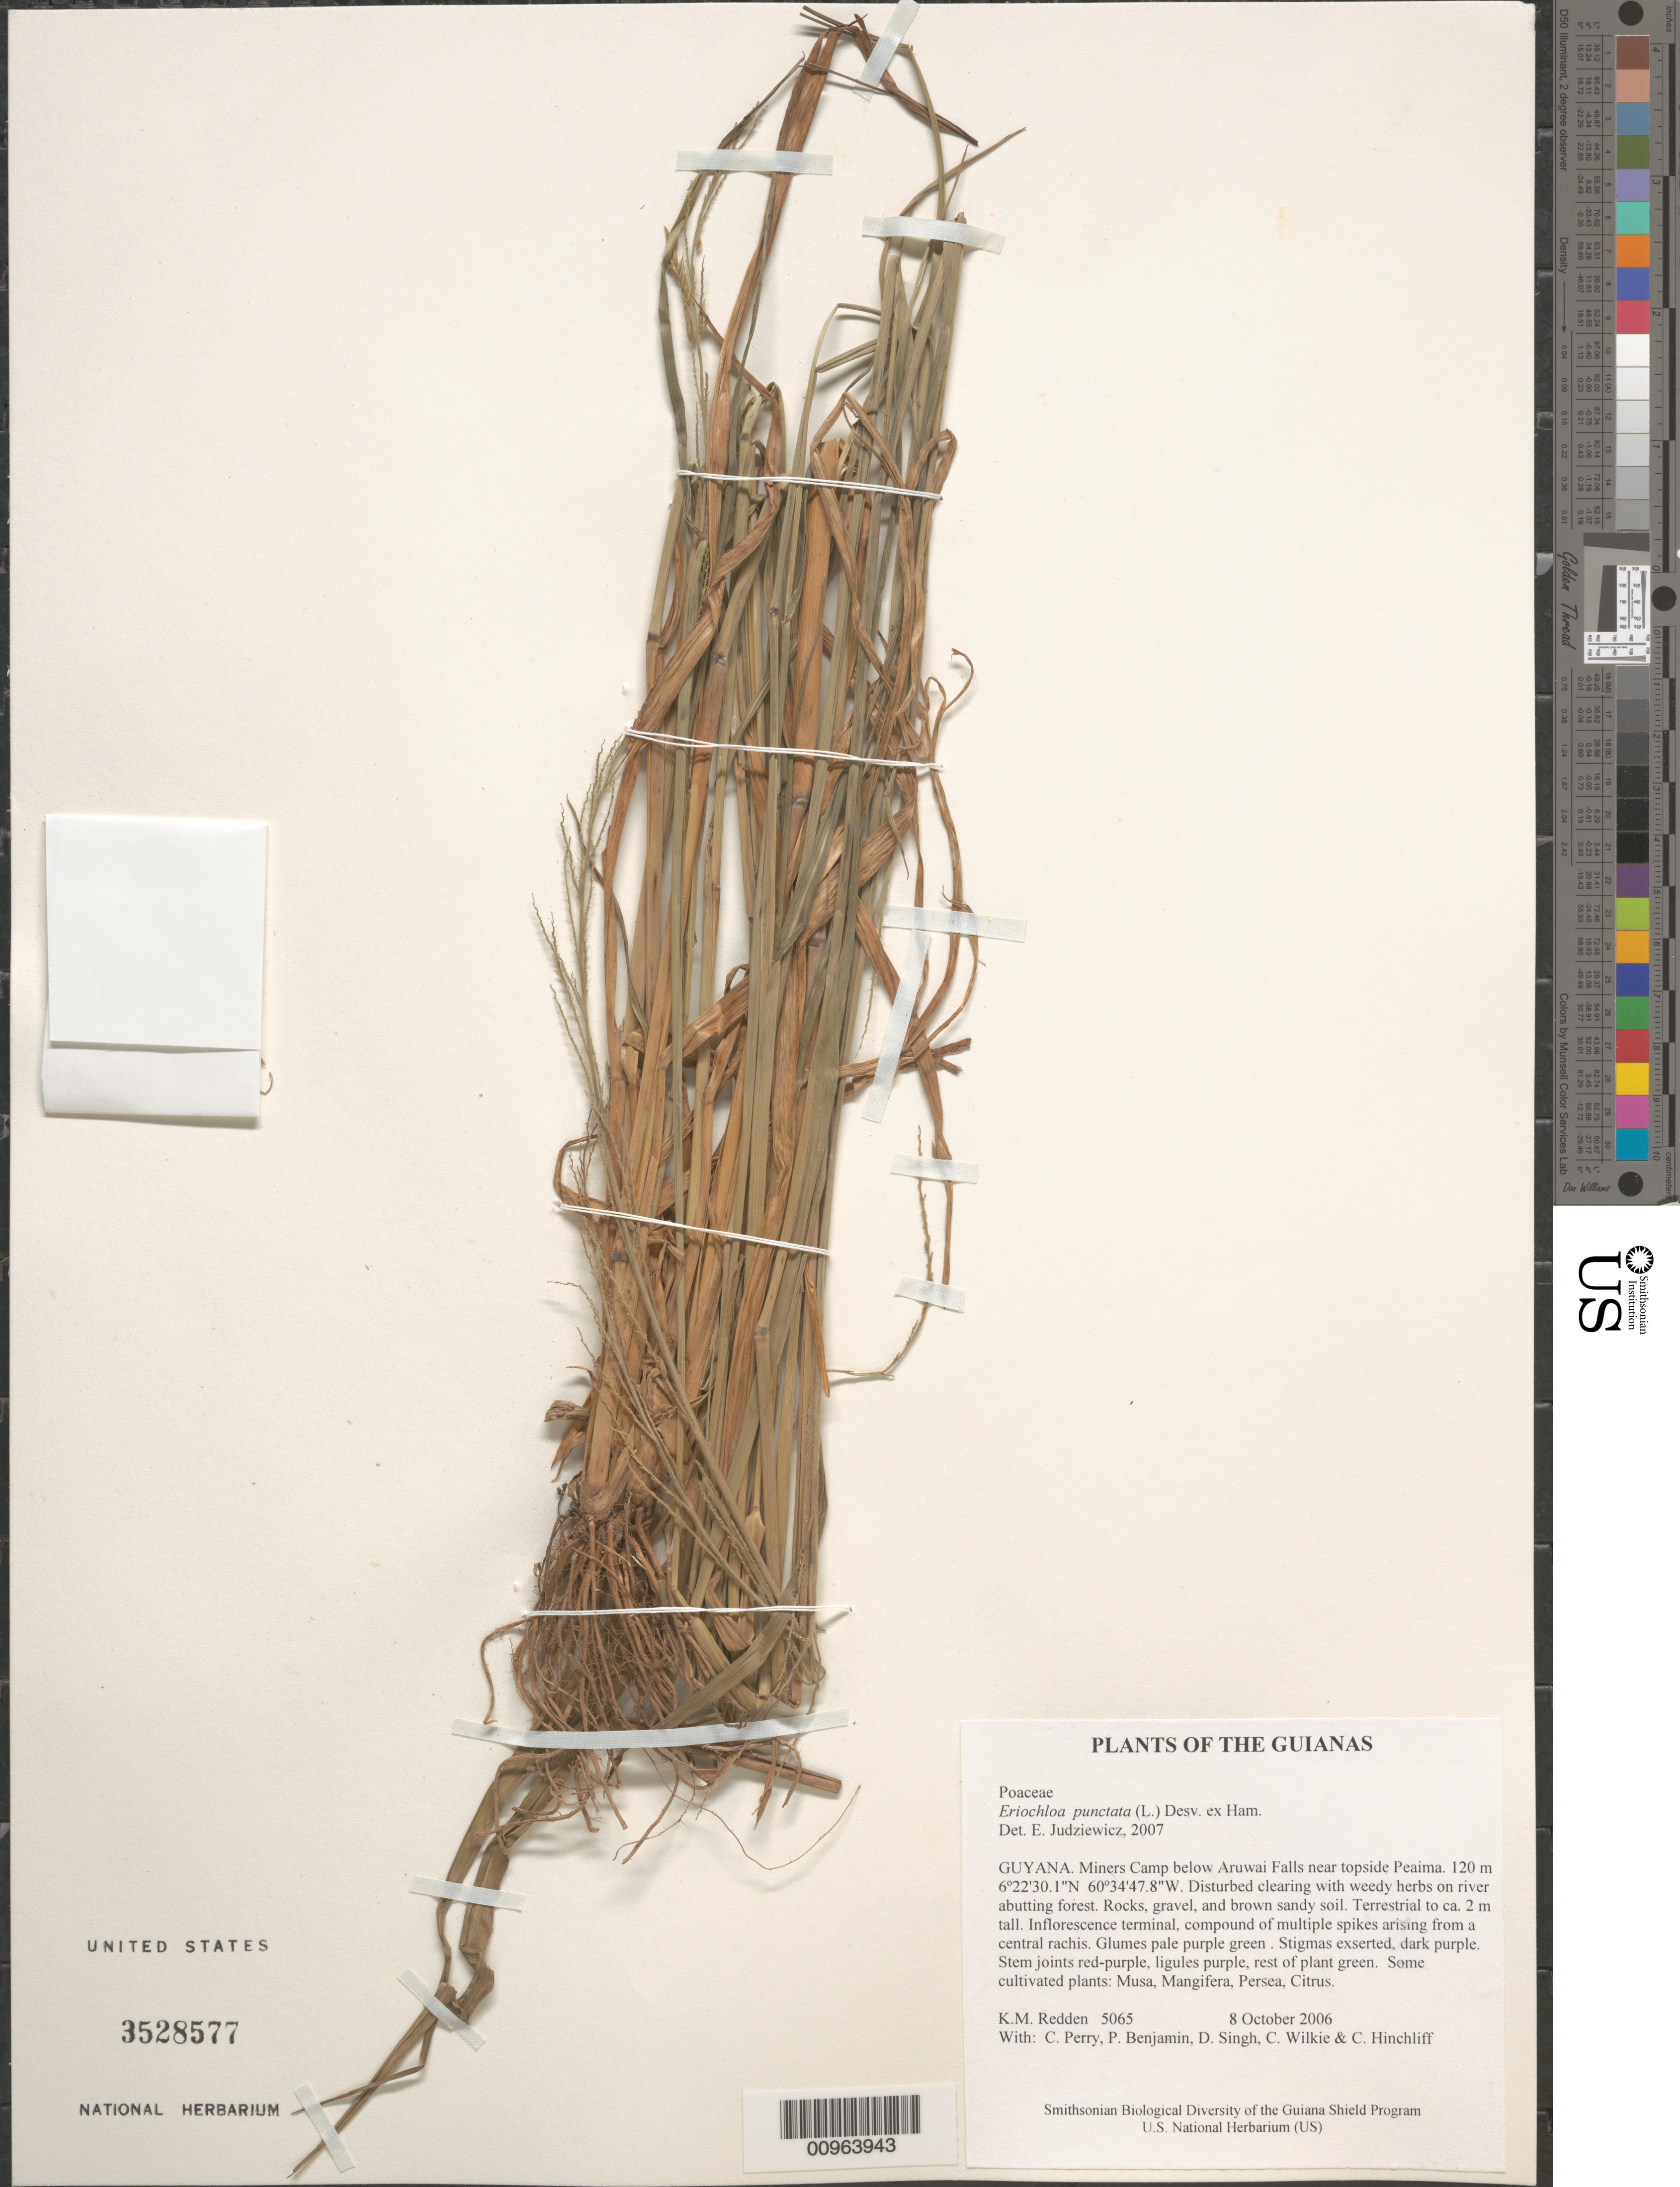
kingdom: Plantae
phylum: Tracheophyta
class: Liliopsida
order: Poales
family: Poaceae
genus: Eriochloa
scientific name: Eriochloa punctata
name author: (L.) Desv. ex Ham.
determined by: Judziewicz, E. J.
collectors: K. M. Redden, C. Perry, P. Benjamin, D. Singh, C. Wilkie & C. E. Hinchliff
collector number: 5065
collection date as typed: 8 October 2006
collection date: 2006-10-08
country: Guyana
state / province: Cuyuni-Mazaruni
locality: Miners Camp below Arawai Falls near topside Peaima.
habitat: Disturbed clearing with weedy herbs on river abutting forest. Rocks, gravel, and brown sandy soil. Some cultivated plants: Musa, Mangifera, Persea, Citrus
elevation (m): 120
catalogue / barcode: US 3528577